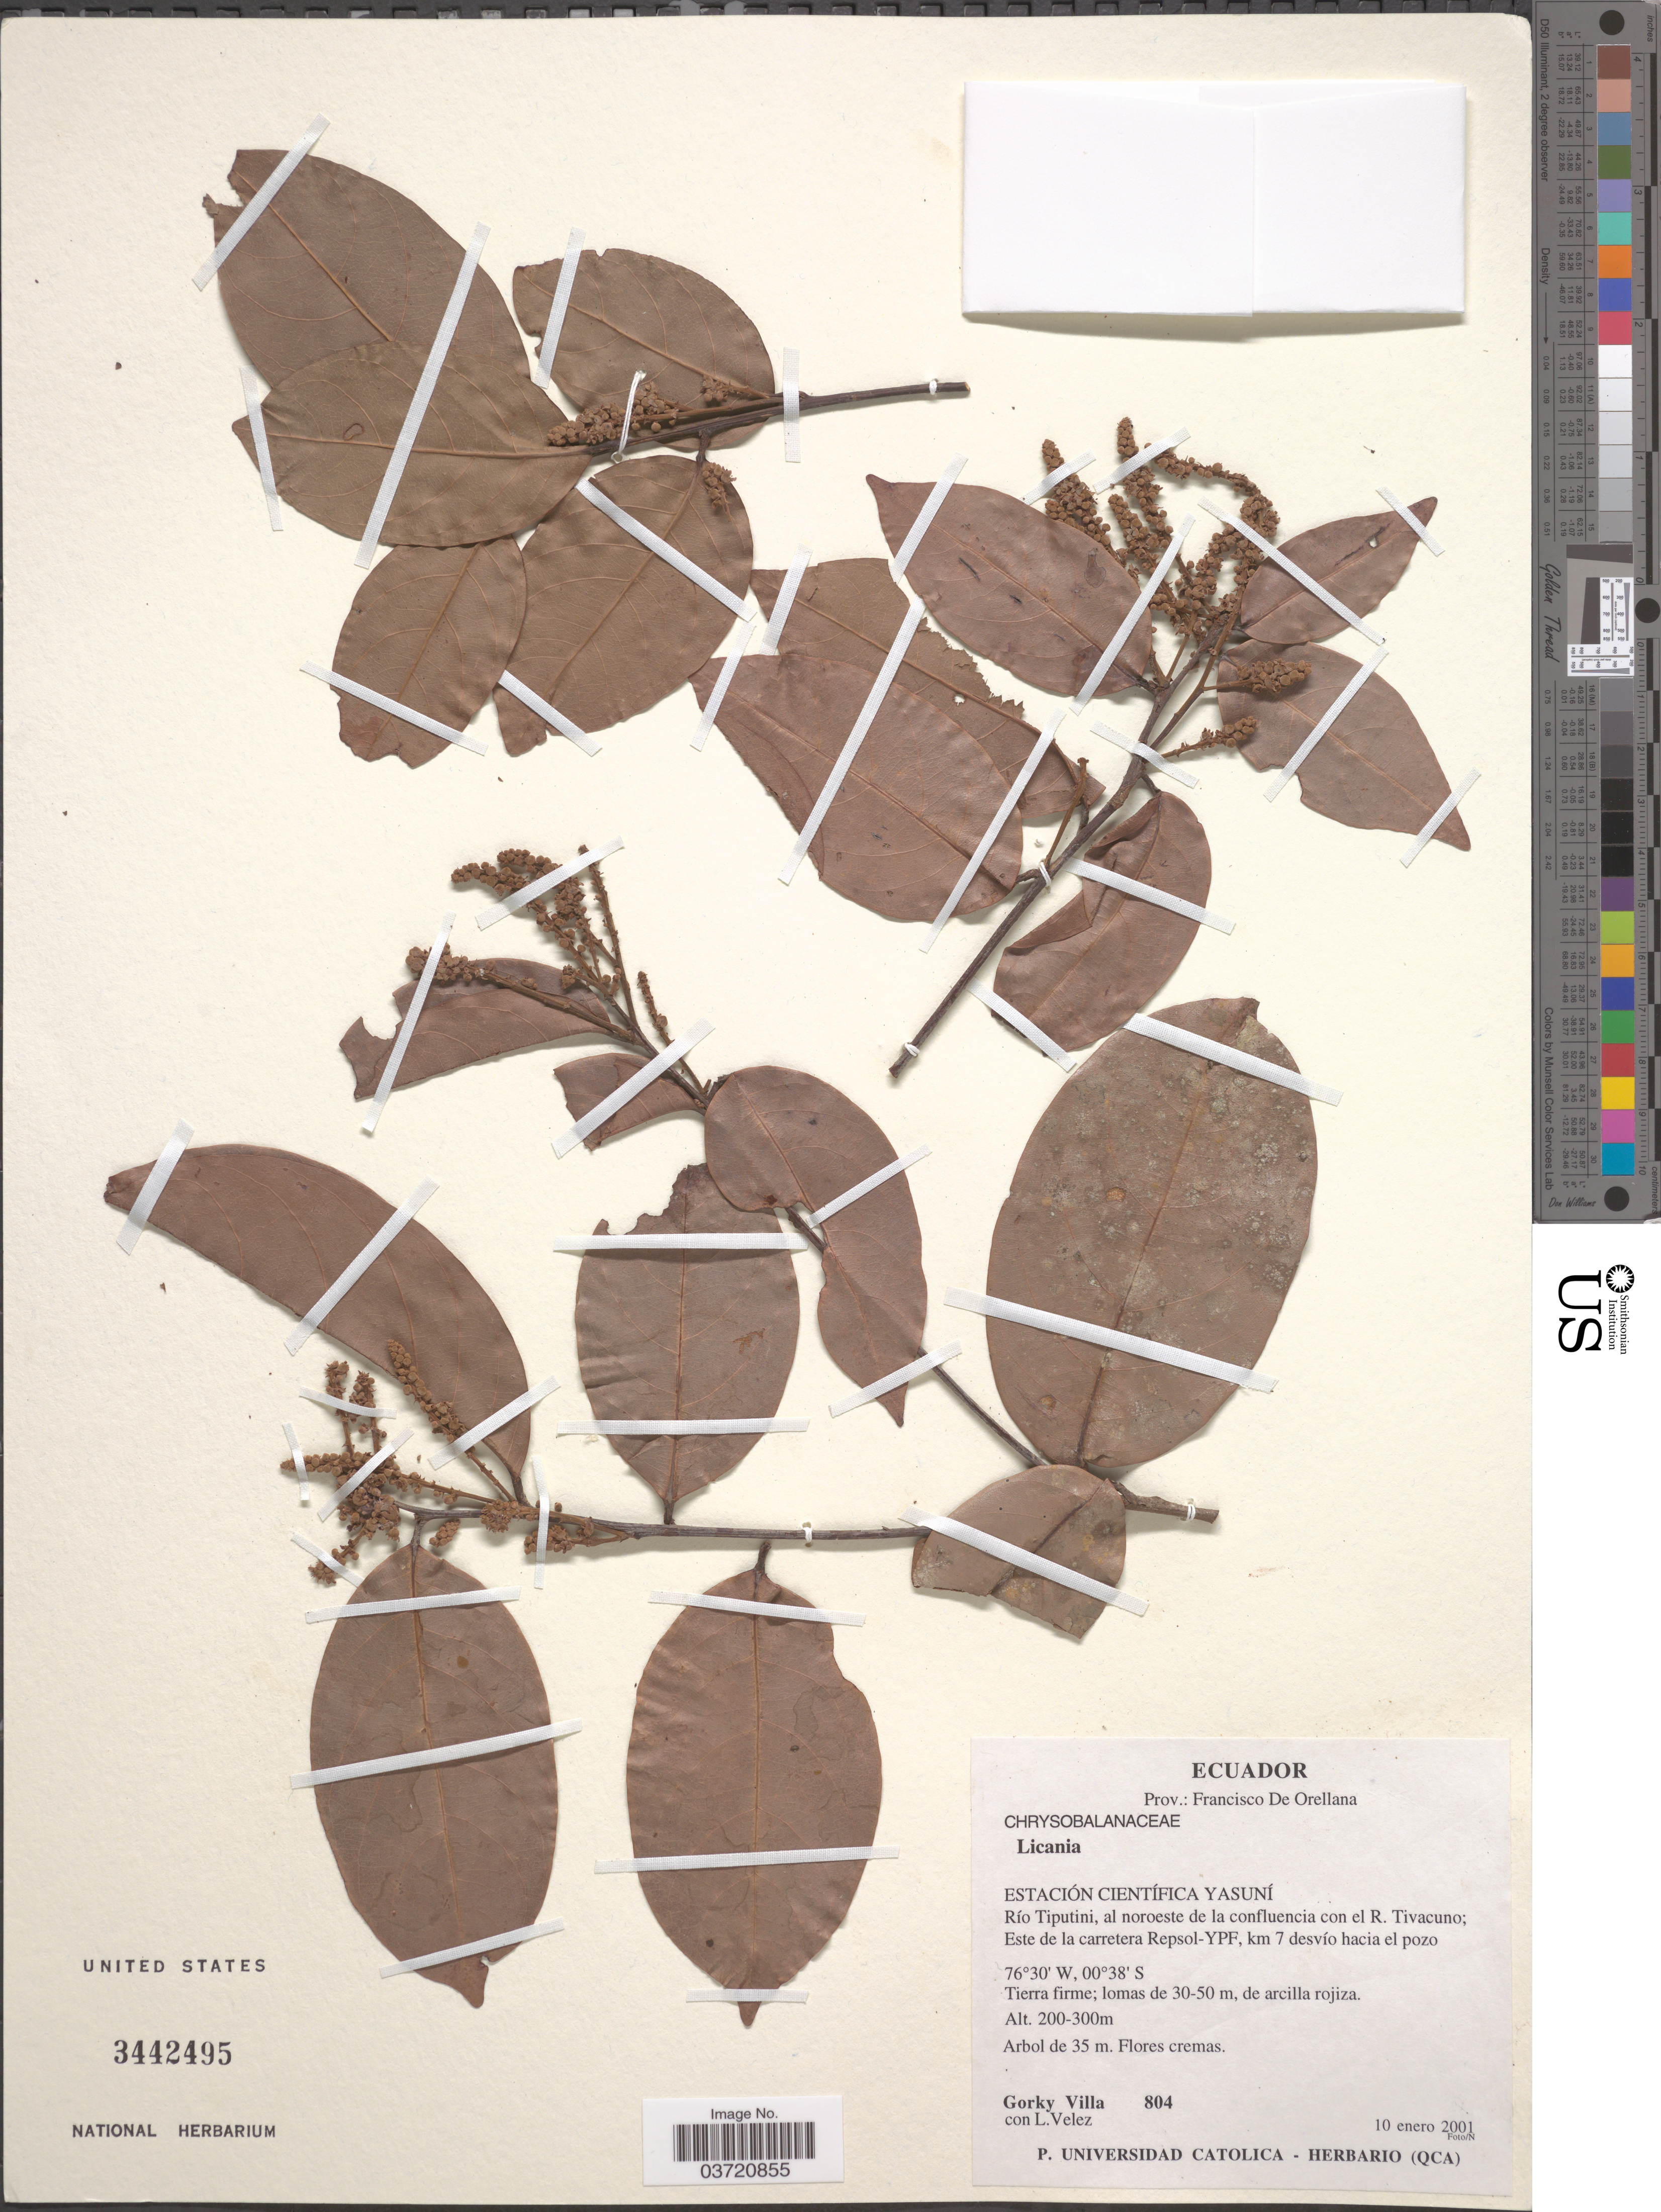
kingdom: Plantae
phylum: Tracheophyta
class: Magnoliopsida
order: Malpighiales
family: Chrysobalanaceae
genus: Licania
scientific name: Licania sp.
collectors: G. Villa & L. Velez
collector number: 804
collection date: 2001-01-10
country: Ecuador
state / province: Orellana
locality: Prov.: Francisco De Orellana. Estación Científica Yasuní. Río Tiputini, al noroeste de la confluencia con el R. Tivacuno; Este de la carretera Repsol-YPF, km 7 desvío hacia el pozo.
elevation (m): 200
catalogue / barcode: US 3442495